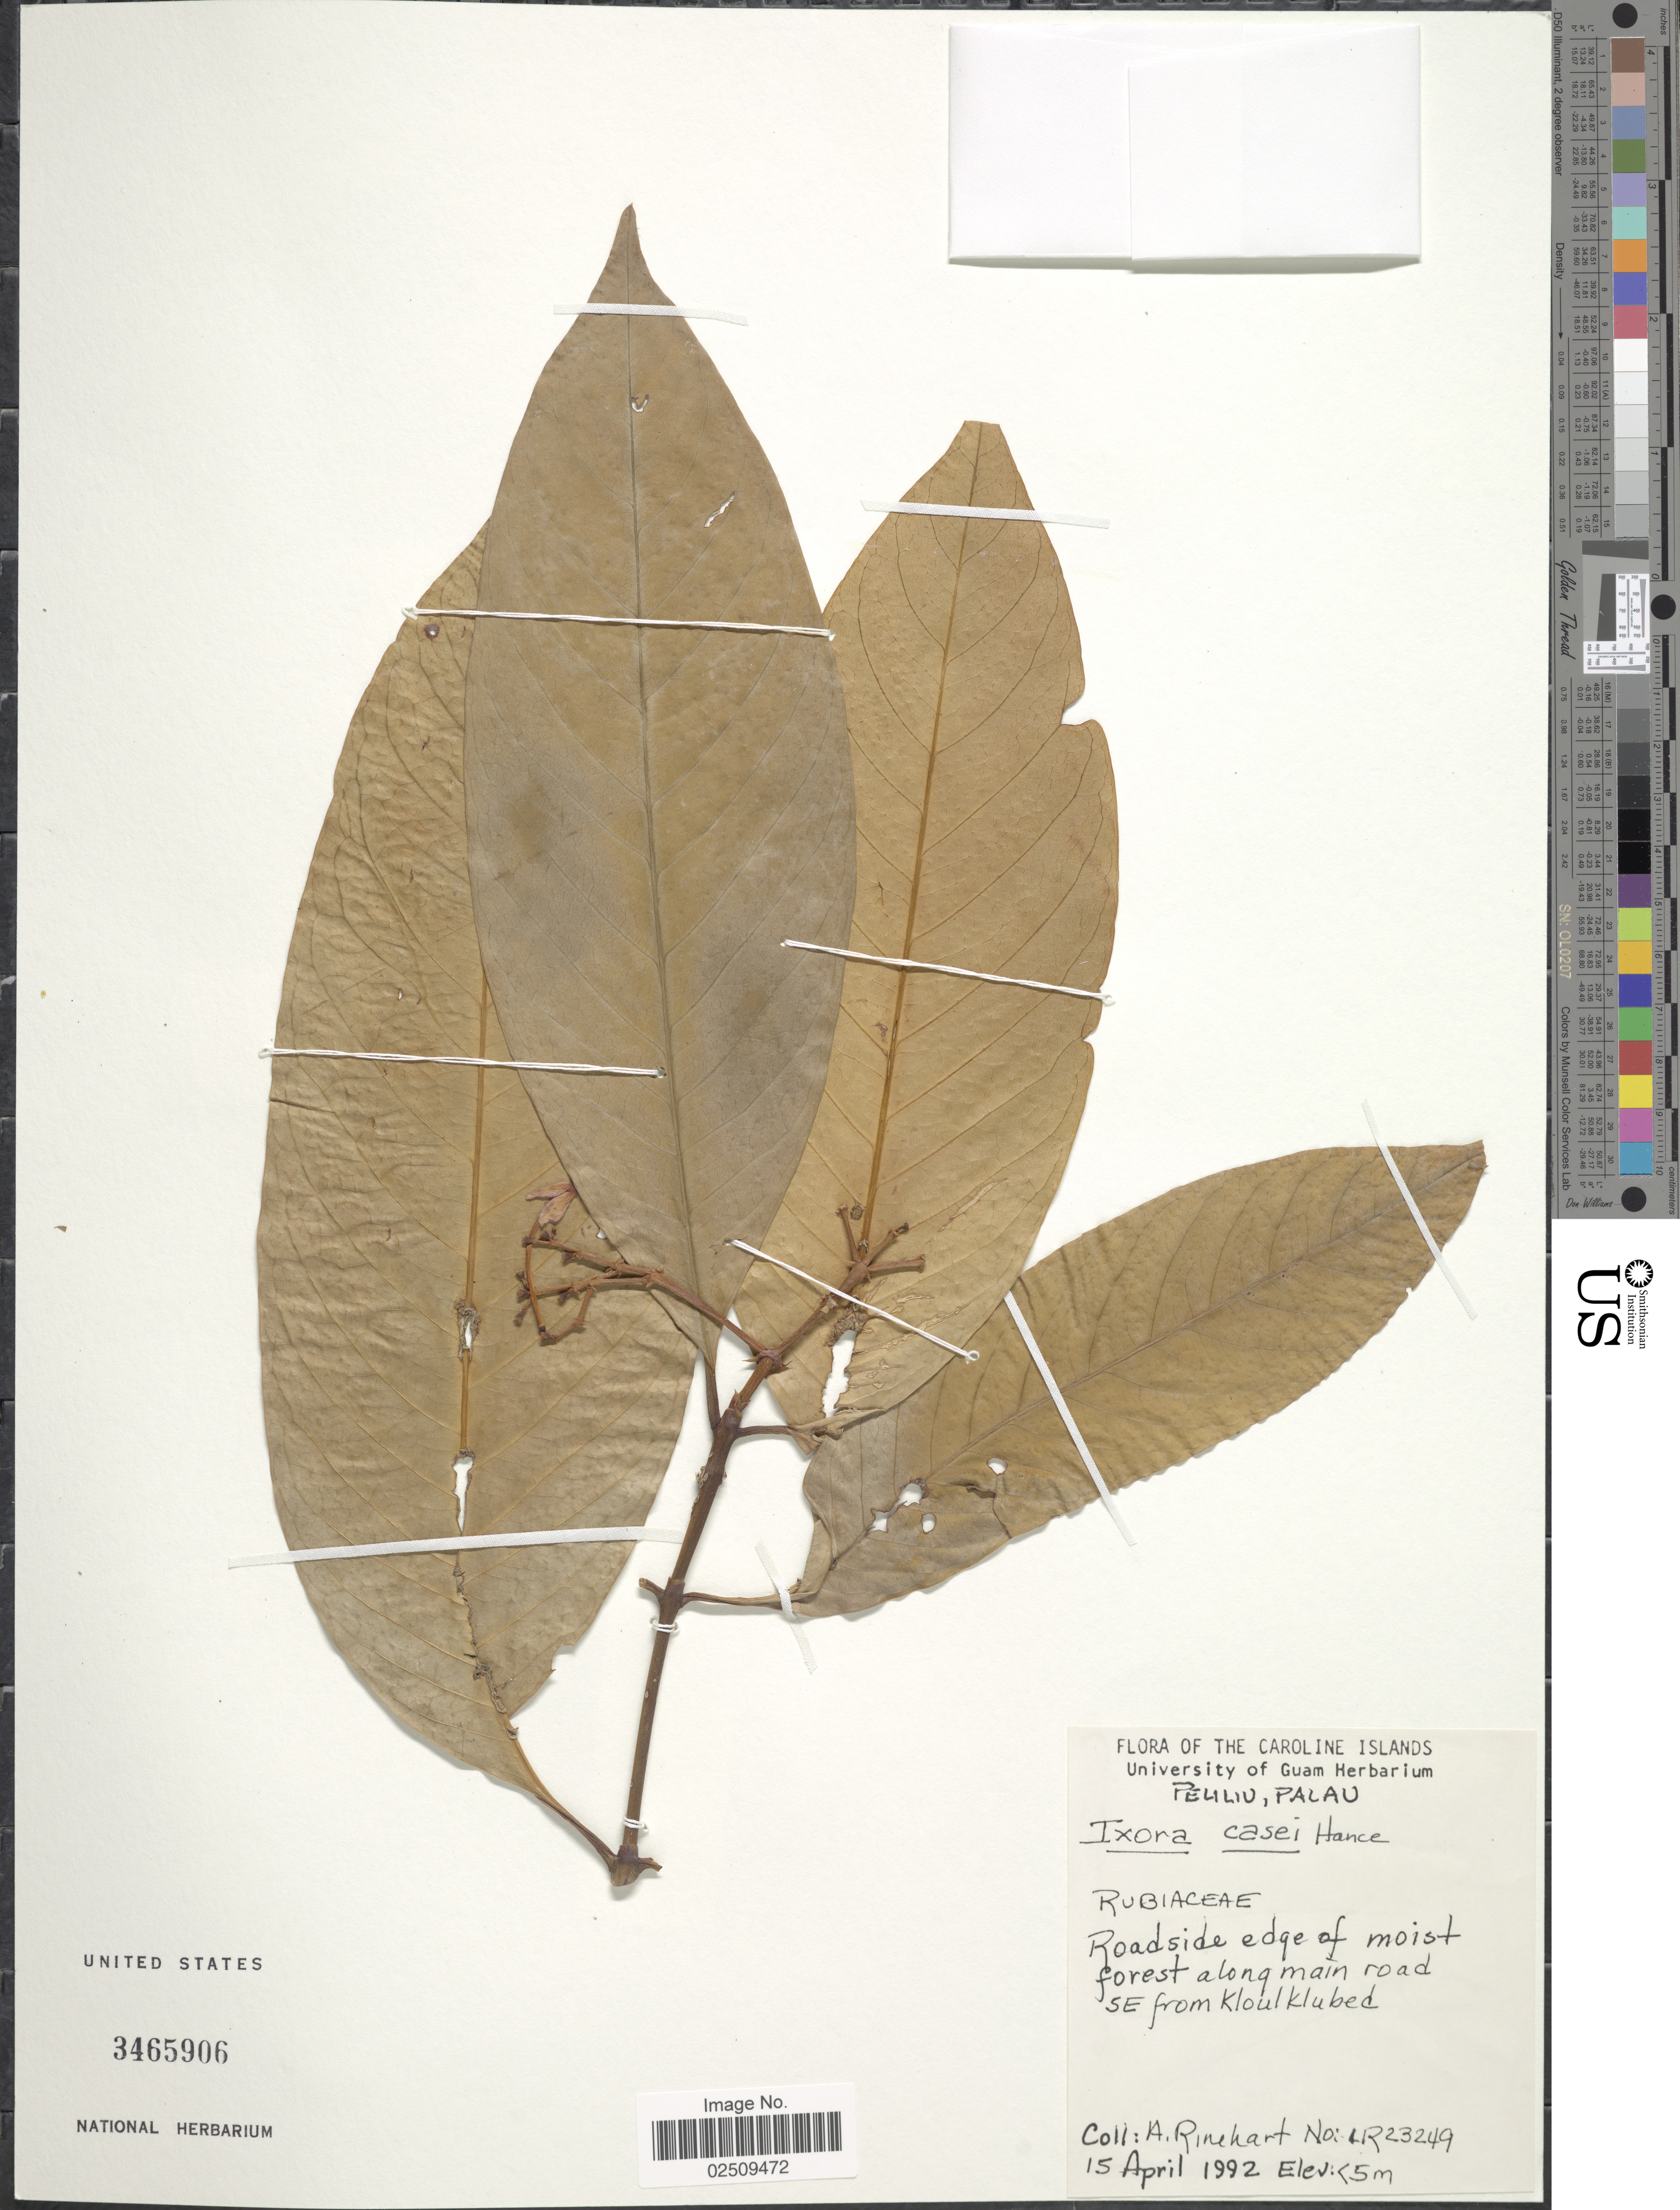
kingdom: Plantae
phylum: Tracheophyta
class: Magnoliopsida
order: Gentianales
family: Rubiaceae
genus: Ixora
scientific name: Ixora casei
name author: Hance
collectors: A. Rinehart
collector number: LR23249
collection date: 1992-04-15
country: Palau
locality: The Caroline Islands, Peliliu, Palau, Roadside edge of moist forest along main road SE from Kloulklubed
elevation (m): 5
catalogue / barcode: US 3465906